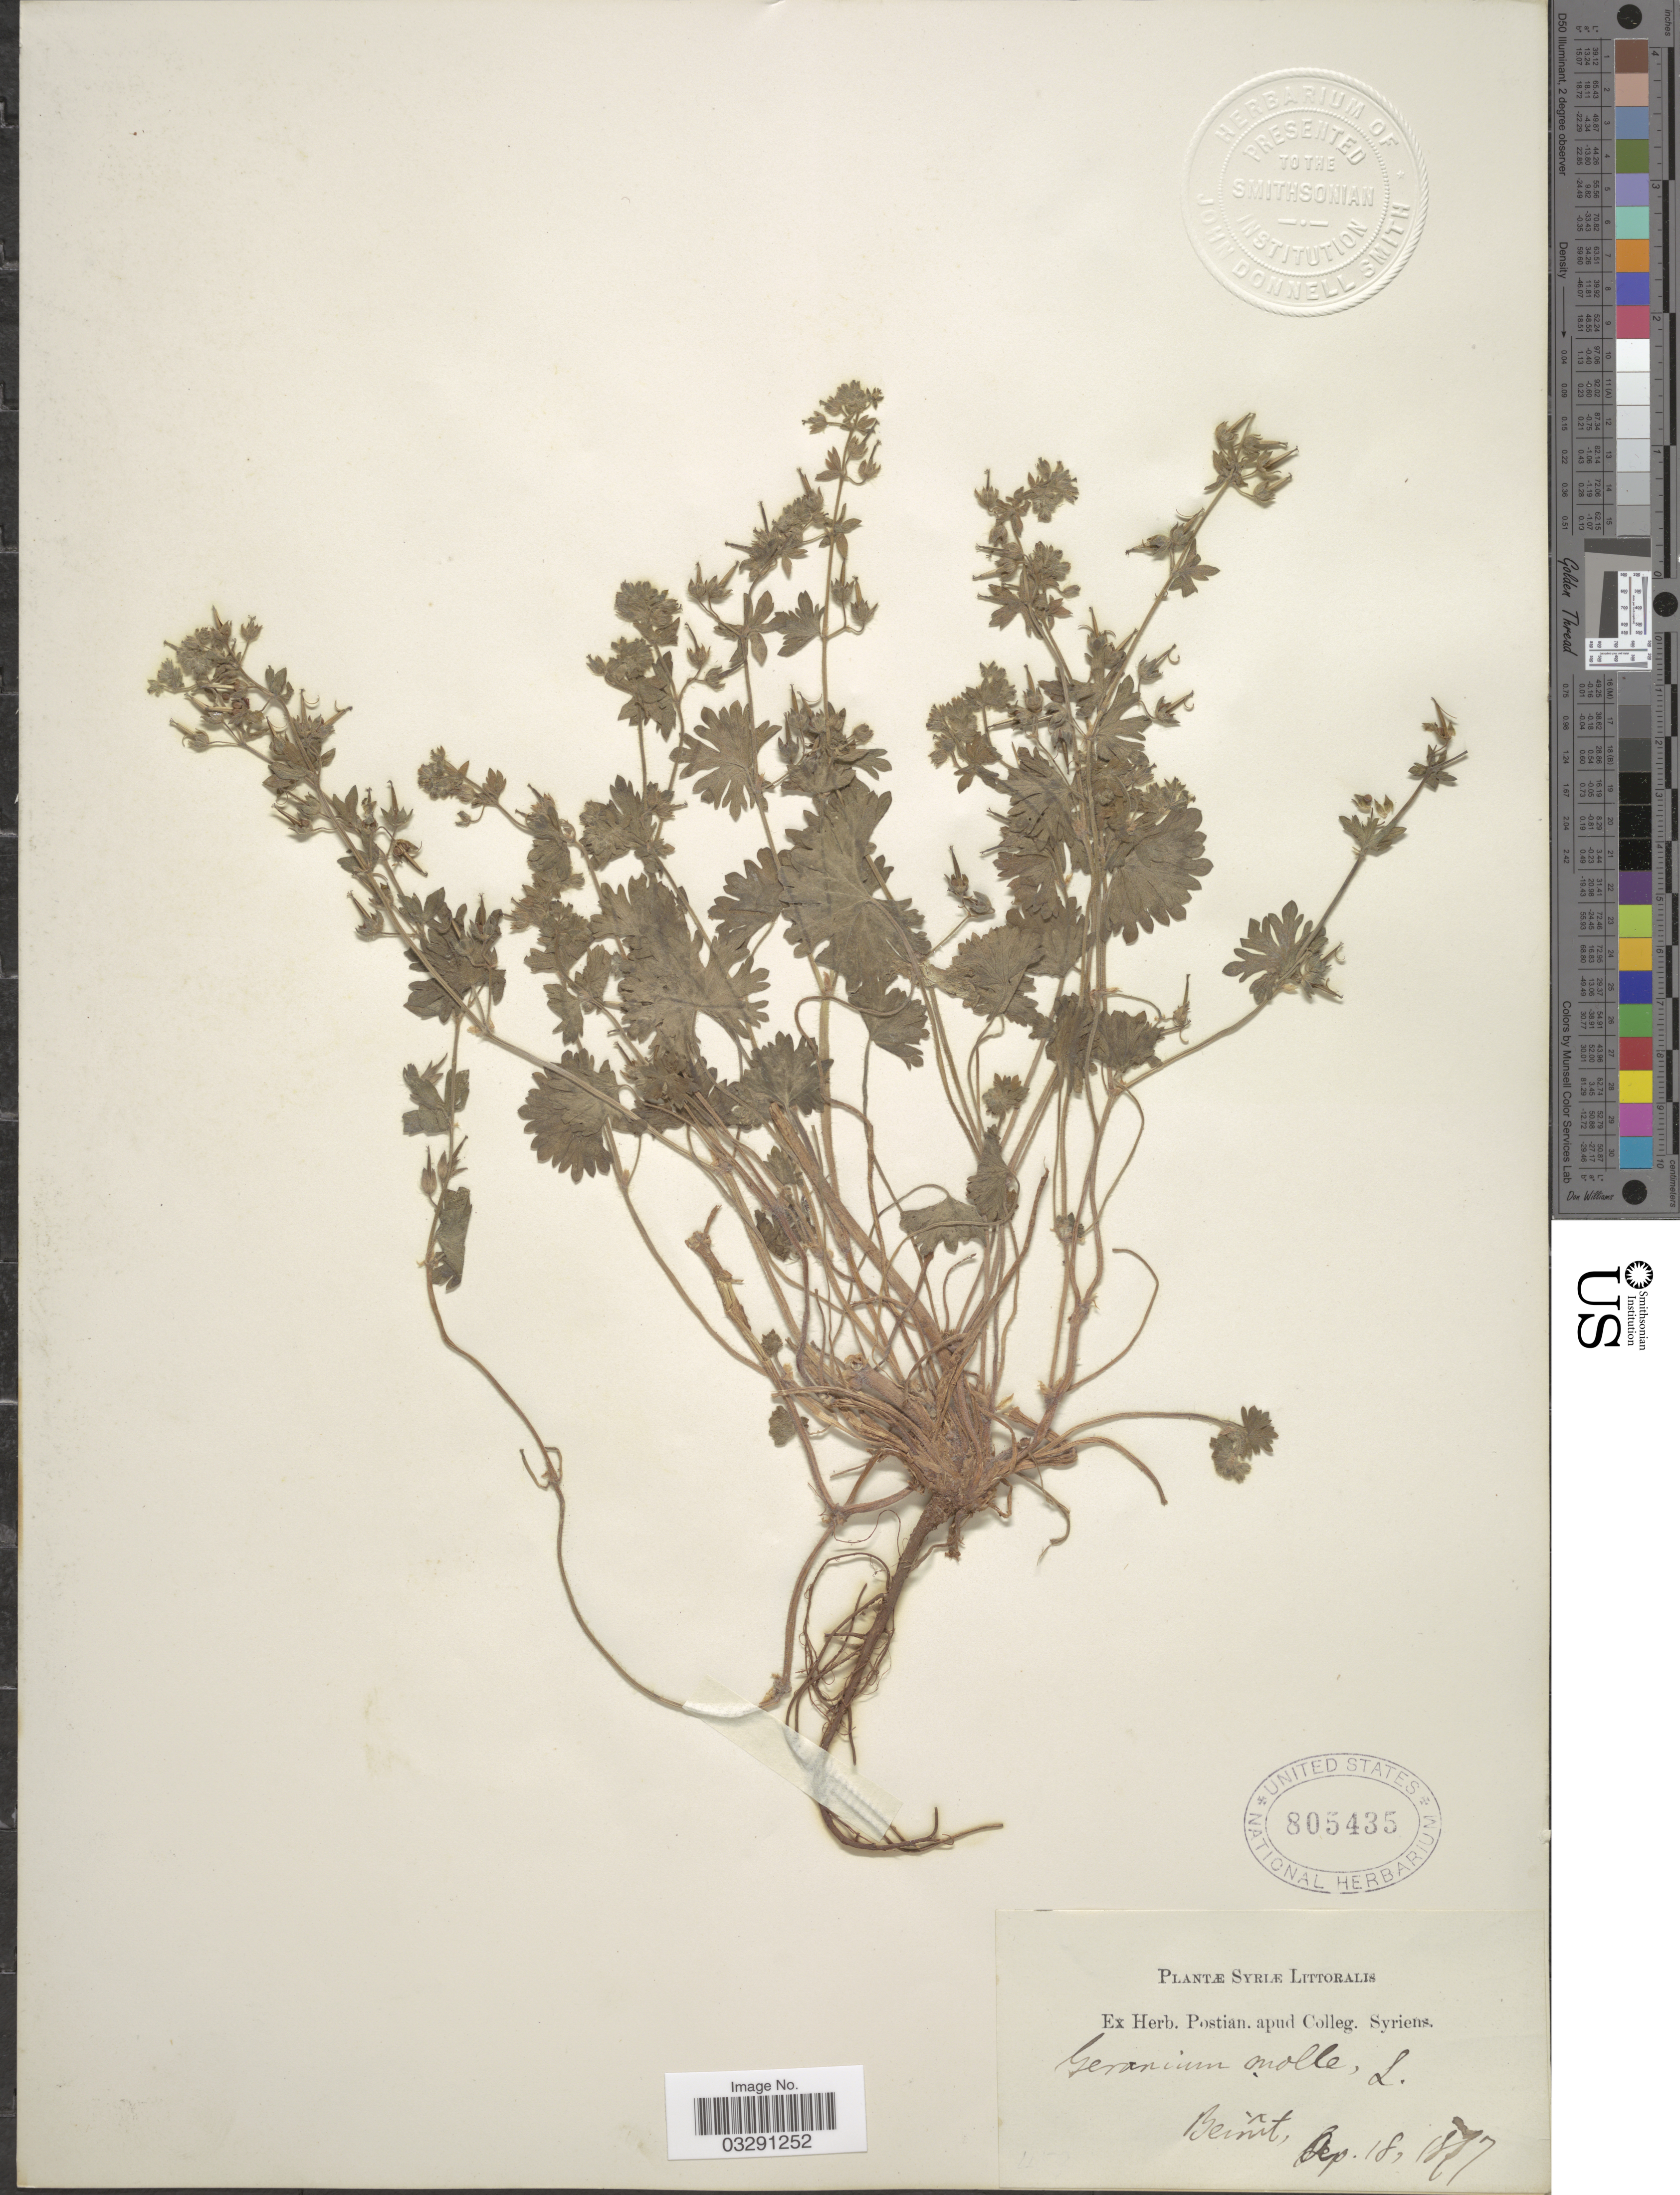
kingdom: Plantae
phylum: Tracheophyta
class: Magnoliopsida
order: Geraniales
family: Geraniaceae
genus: Geranium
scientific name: Geranium molle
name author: L.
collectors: ex herb. Postian. apud Colleg. Syriens. Protest. USE "Fannie P. A. Shepard" (10308853) AS PRIMARY COLLECTOR INSTEAD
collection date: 1877-09-18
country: Lebanon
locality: Beirût.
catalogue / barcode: US 805435